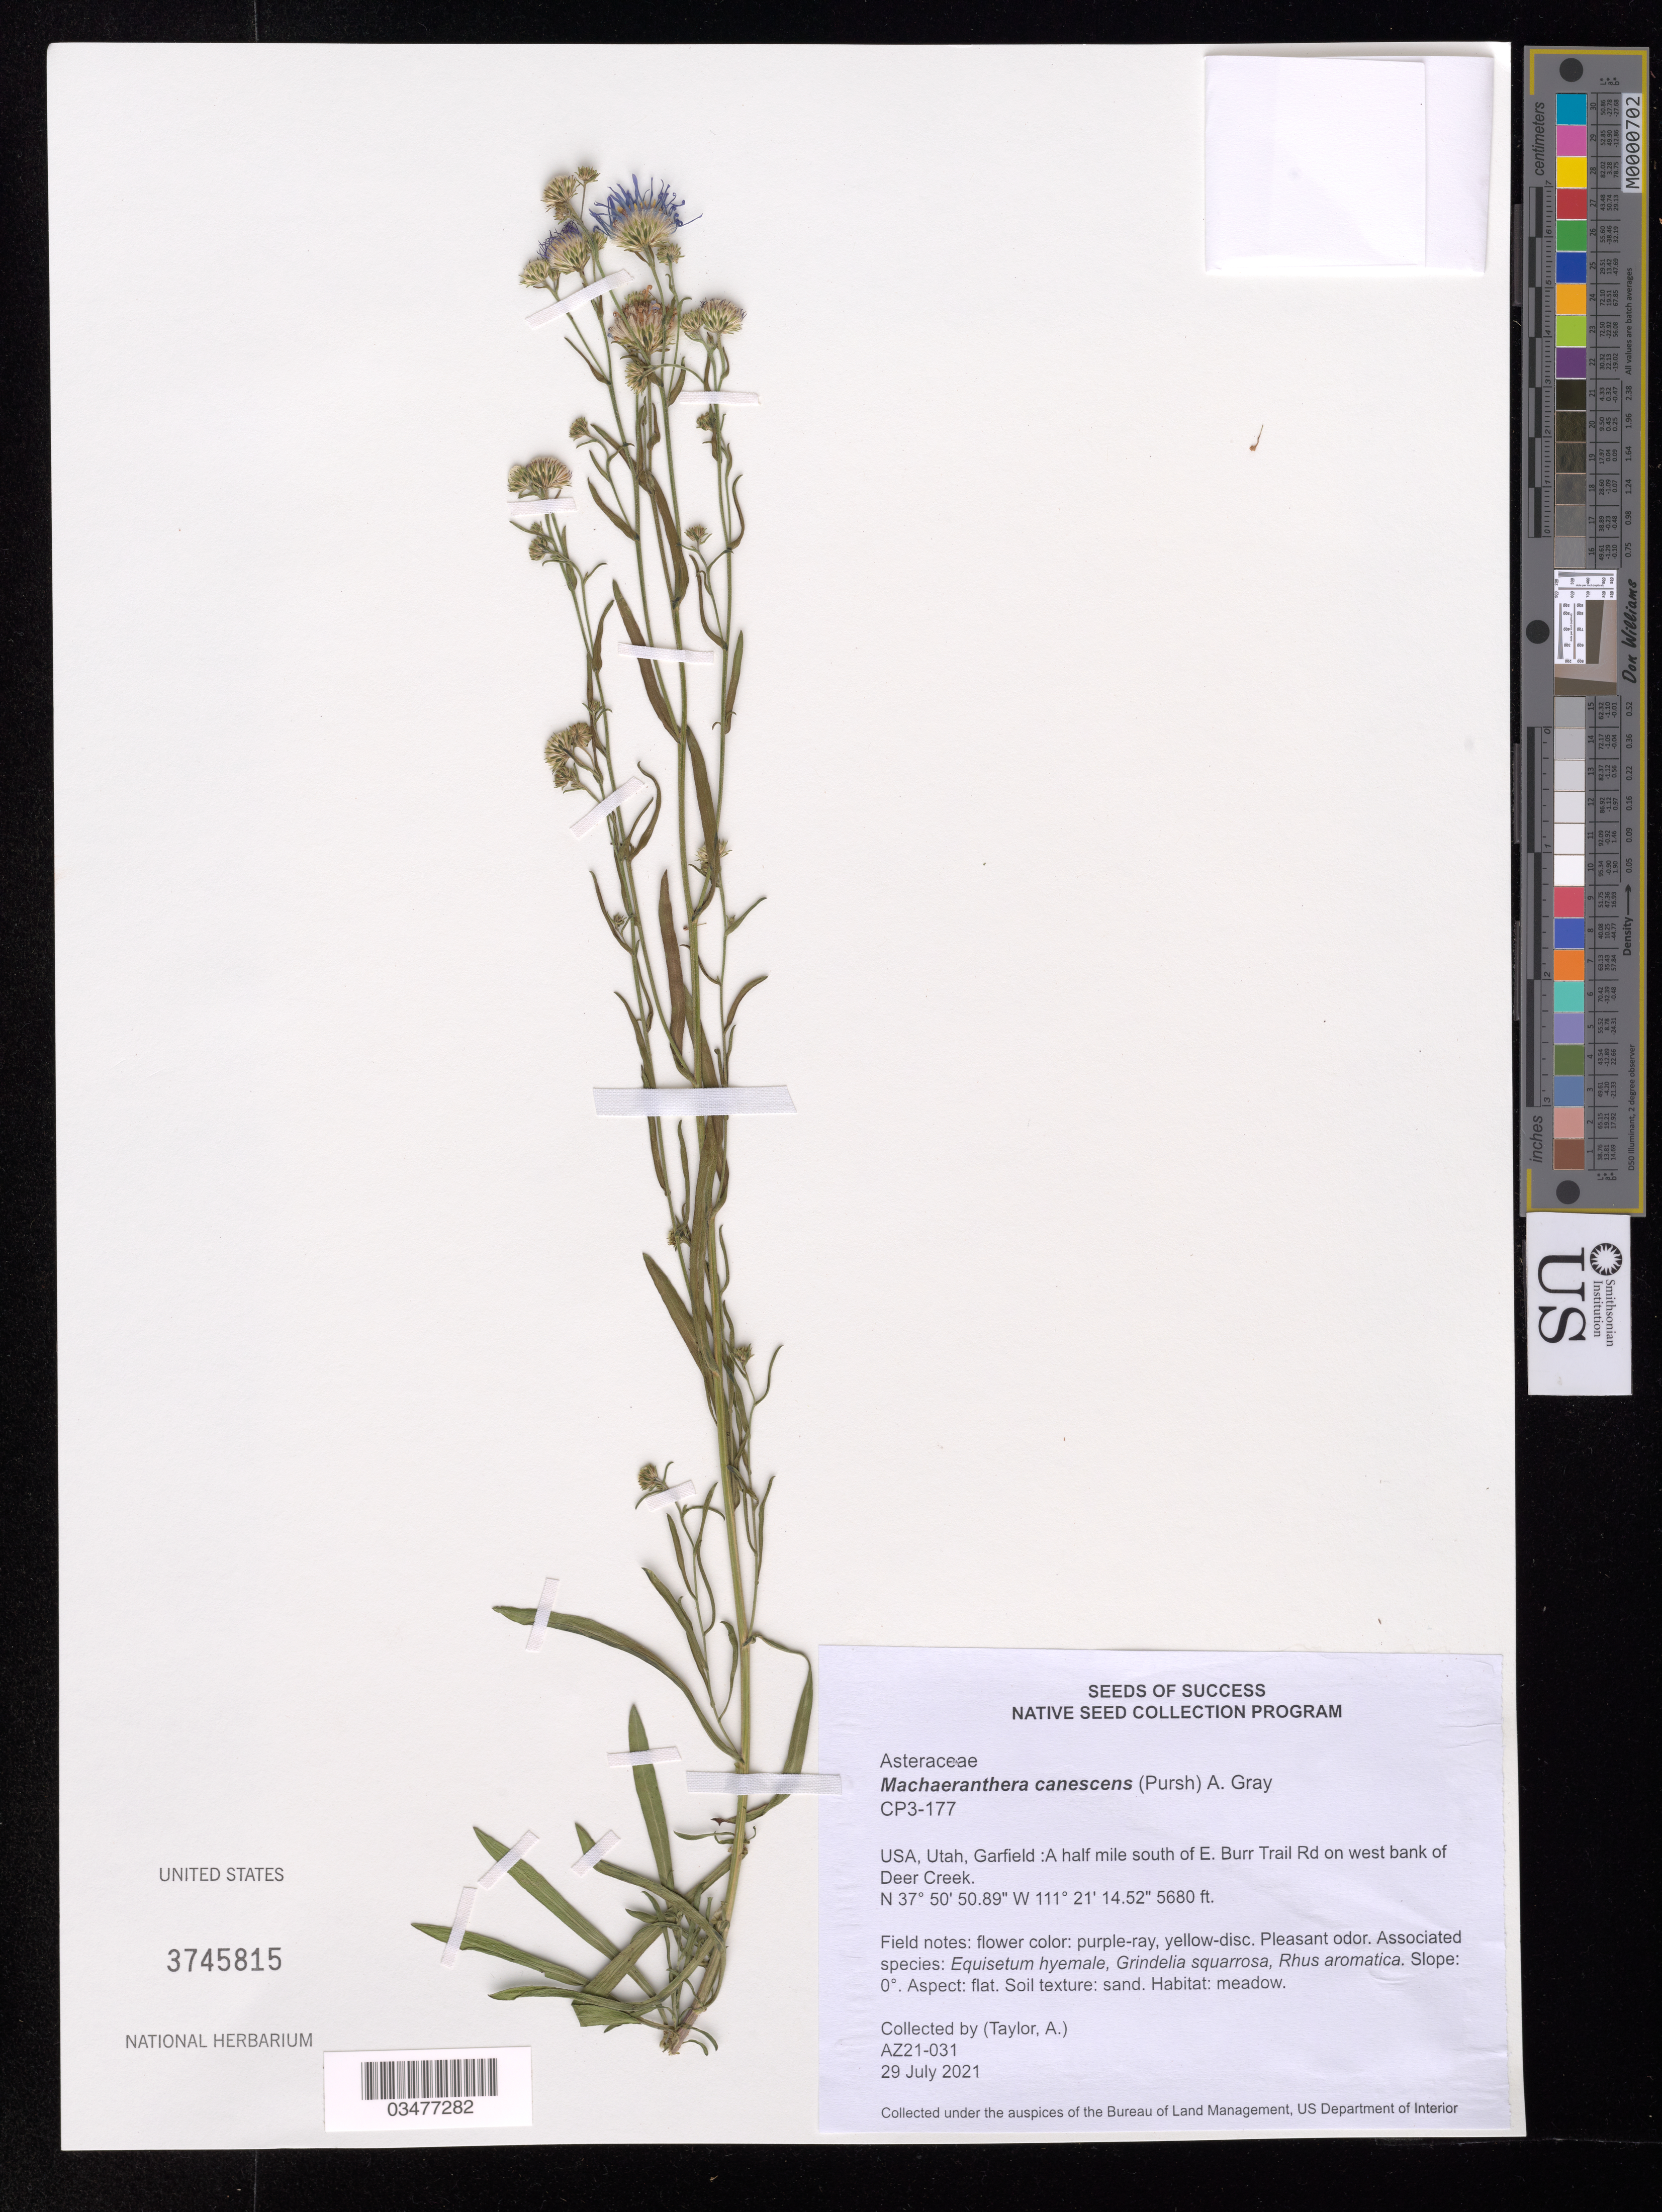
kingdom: Plantae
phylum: Tracheophyta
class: Magnoliopsida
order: Asterales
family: Asteraceae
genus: Machaeranthera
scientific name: Machaeranthera canescens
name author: (Pursh) A. Gray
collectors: A. Taylor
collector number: AZ21-031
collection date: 2021-07-29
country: United States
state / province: Utah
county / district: Garfeild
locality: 0.5 mi. S of E. Burr Trail Rd on W bank of Deer Creek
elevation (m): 1731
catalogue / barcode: US 3745815